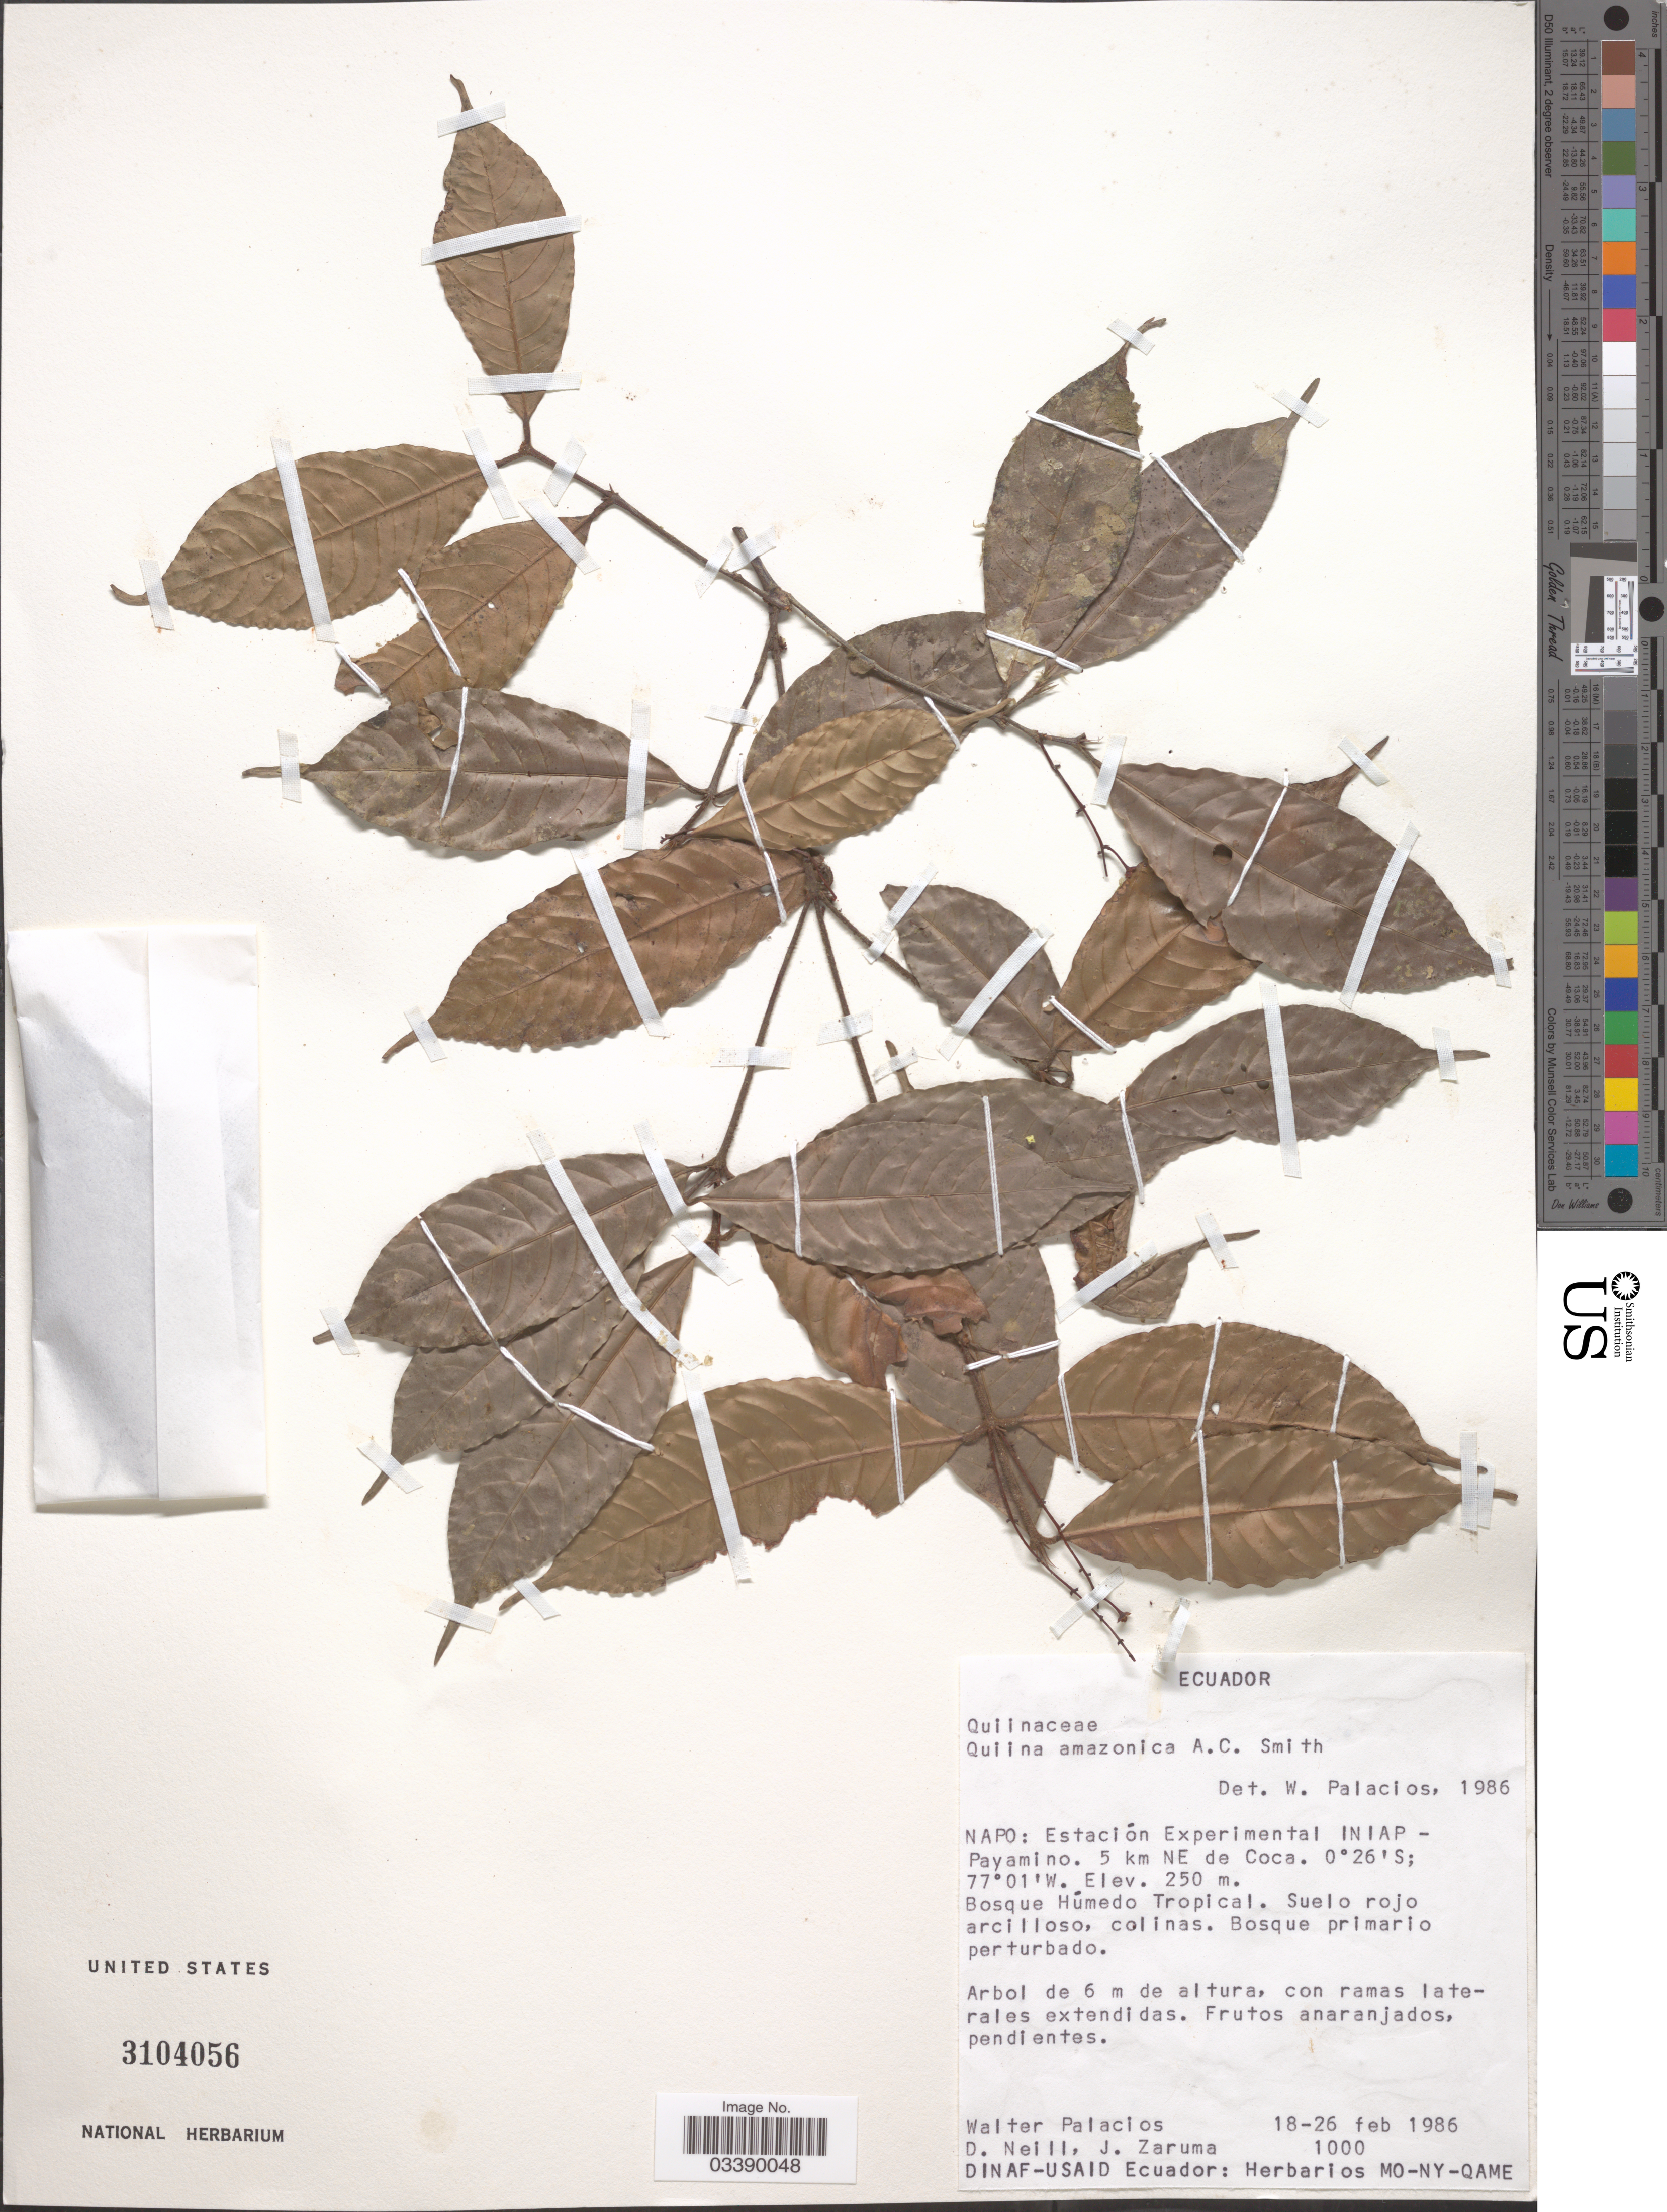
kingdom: Plantae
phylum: Tracheophyta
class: Magnoliopsida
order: Malpighiales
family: Quiinaceae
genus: Quiina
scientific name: Quiina amazonica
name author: A.C. Sm.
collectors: W. Palacios, D. Neill & J. Zaruma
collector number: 1000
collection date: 1986-02-18/1986-02-26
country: Ecuador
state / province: Napo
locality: Estación Experimental INIAP - PAyamino. 5 km NE de Coca.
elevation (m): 250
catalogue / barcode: US 3104056